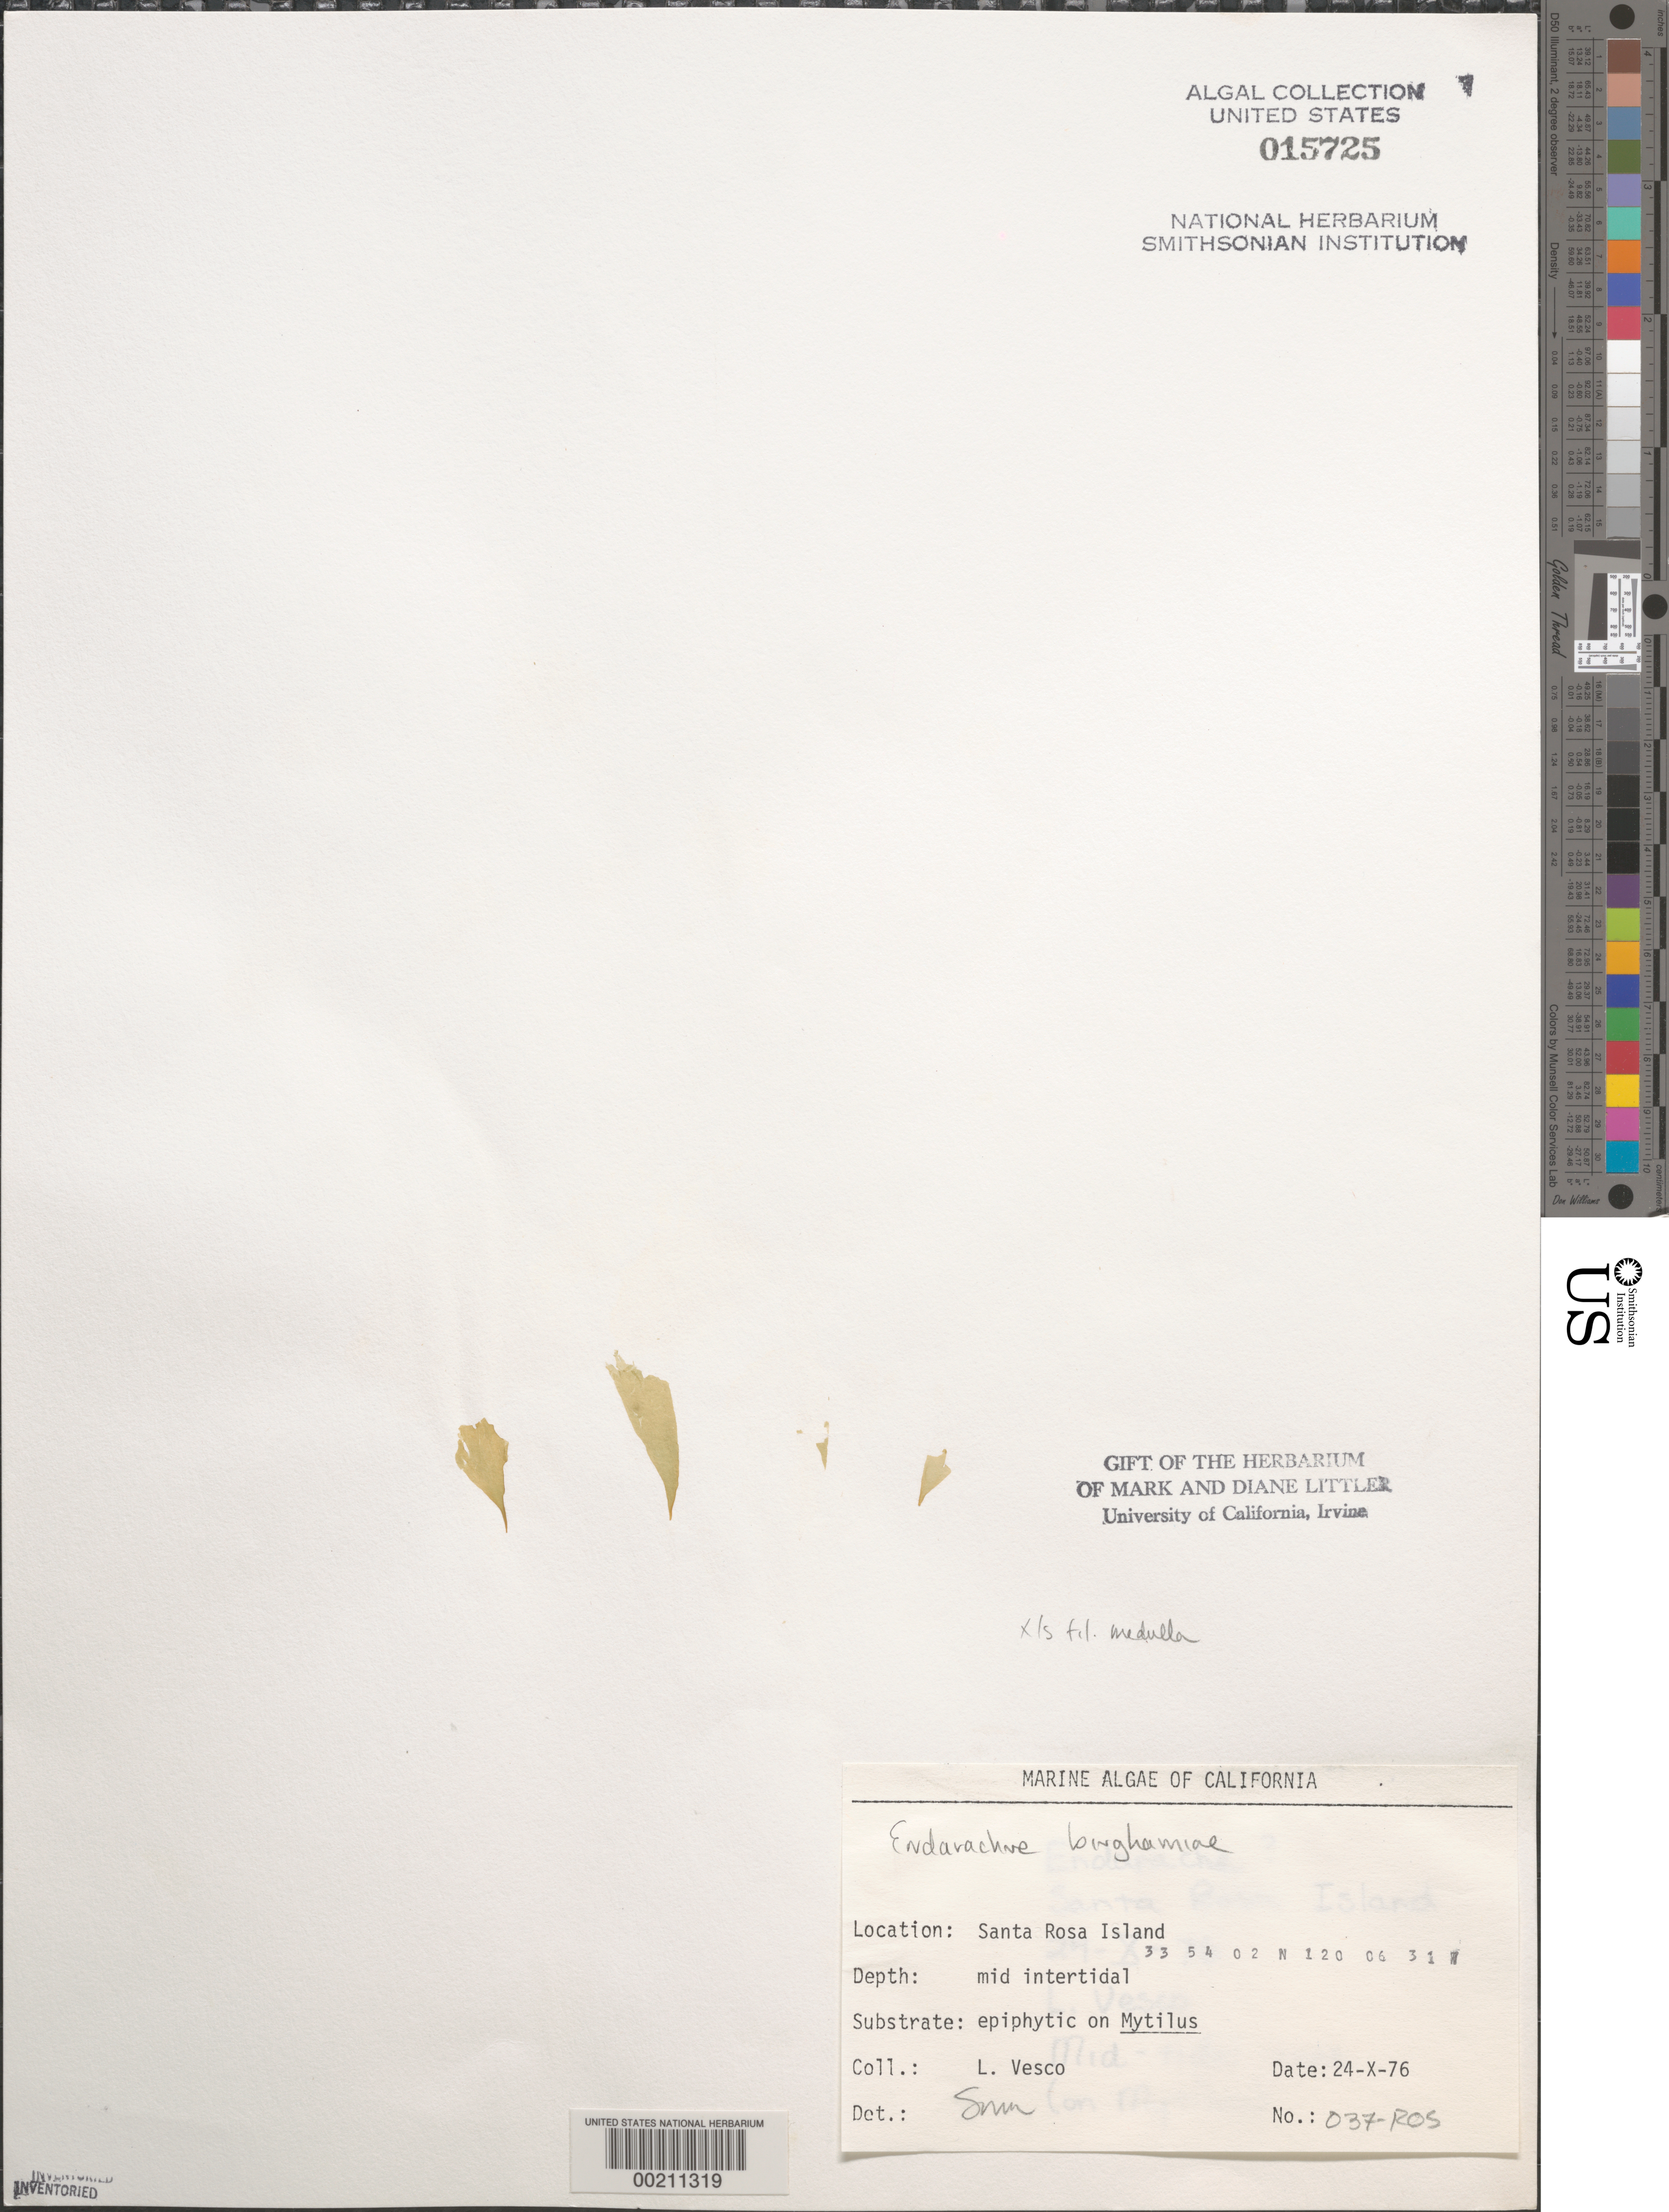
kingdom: Chromista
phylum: Ochrophyta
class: Phaeophyceae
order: Scytosiphonales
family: Scytosiphonaceae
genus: Petalonia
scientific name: Petalonia binghamiae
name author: (J. Agardh) K.L.Vinogr.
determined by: Algae name updating Project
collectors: L. Vesco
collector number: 037-ros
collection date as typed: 24 Oct 1976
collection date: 1976-10-24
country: United States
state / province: California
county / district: Santa Barbara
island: Santa Rosa Island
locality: Johnson's Lee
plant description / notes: BLM-SOCALBIGHT Rocky Intertidal Survey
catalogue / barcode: US 15725